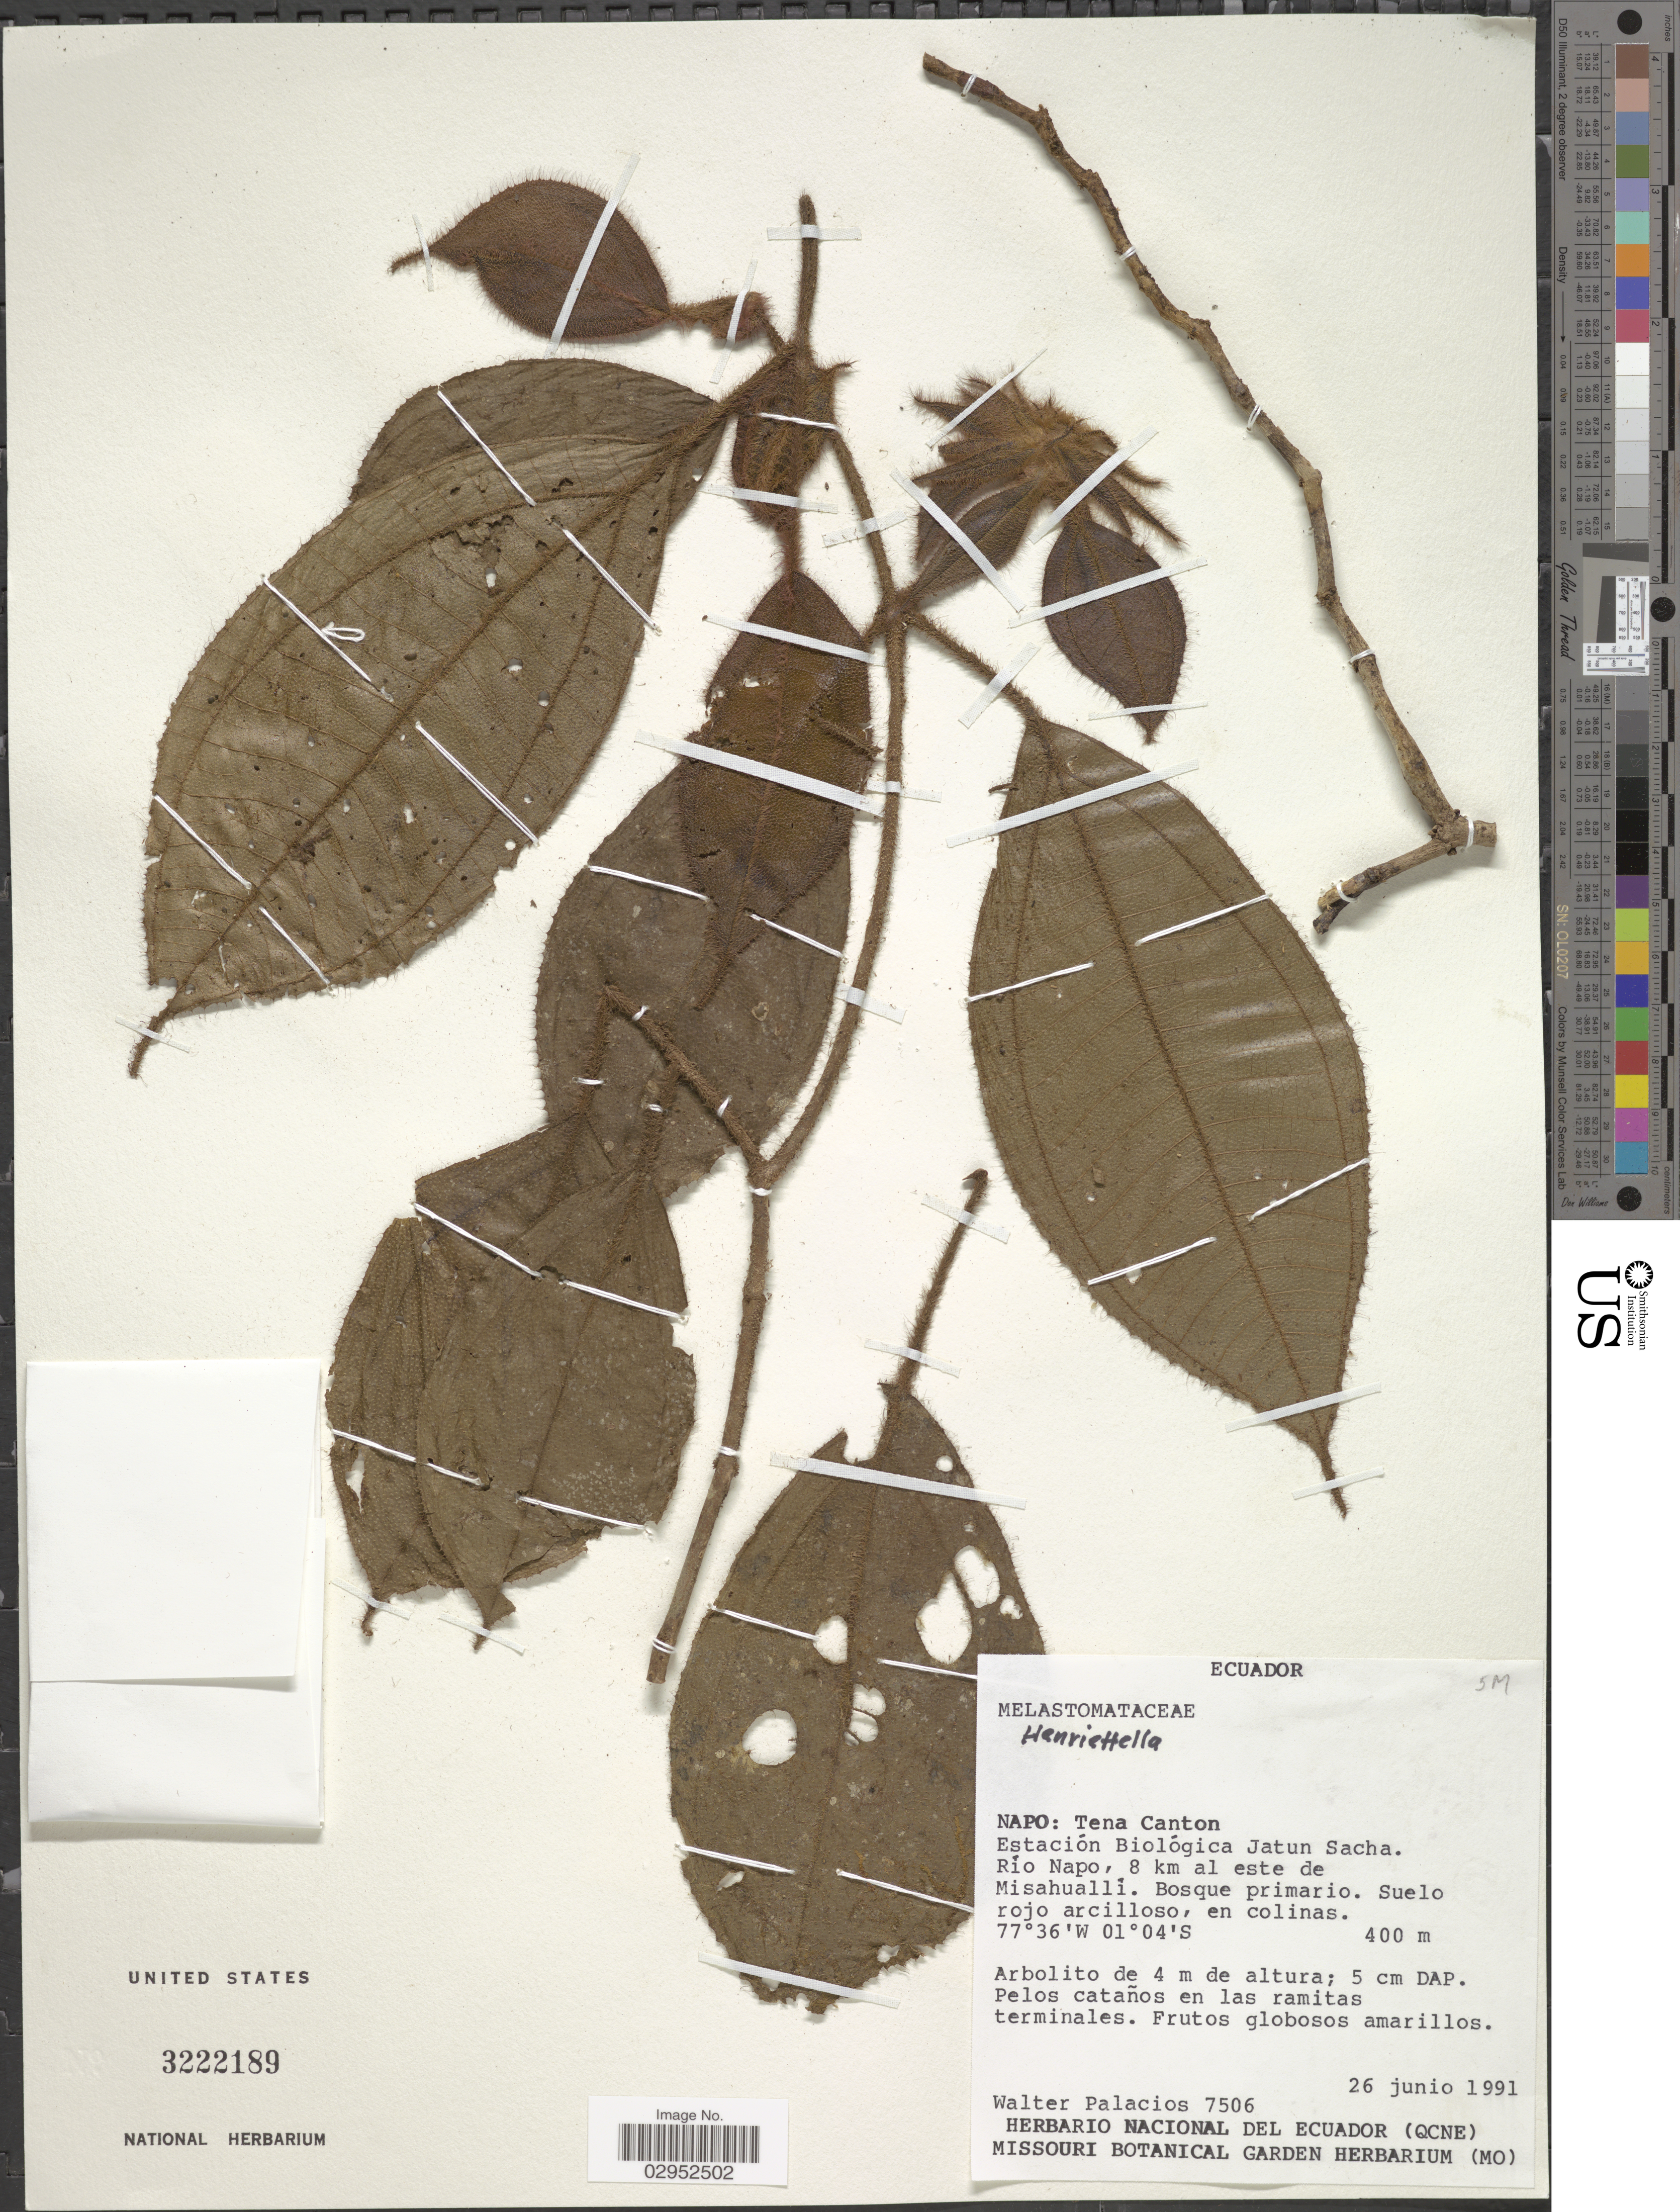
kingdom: Plantae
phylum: Tracheophyta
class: Magnoliopsida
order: Myrtales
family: Melastomataceae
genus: Henriettea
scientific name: Henriettea sp.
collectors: W. Palacios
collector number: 7506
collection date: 1991-06-26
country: Ecuador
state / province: Napo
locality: Tena Canton, Estación Biológica Jatun Sacha. Río Napo, 8 km al este de Misahualli.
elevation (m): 400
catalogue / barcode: US 3222189